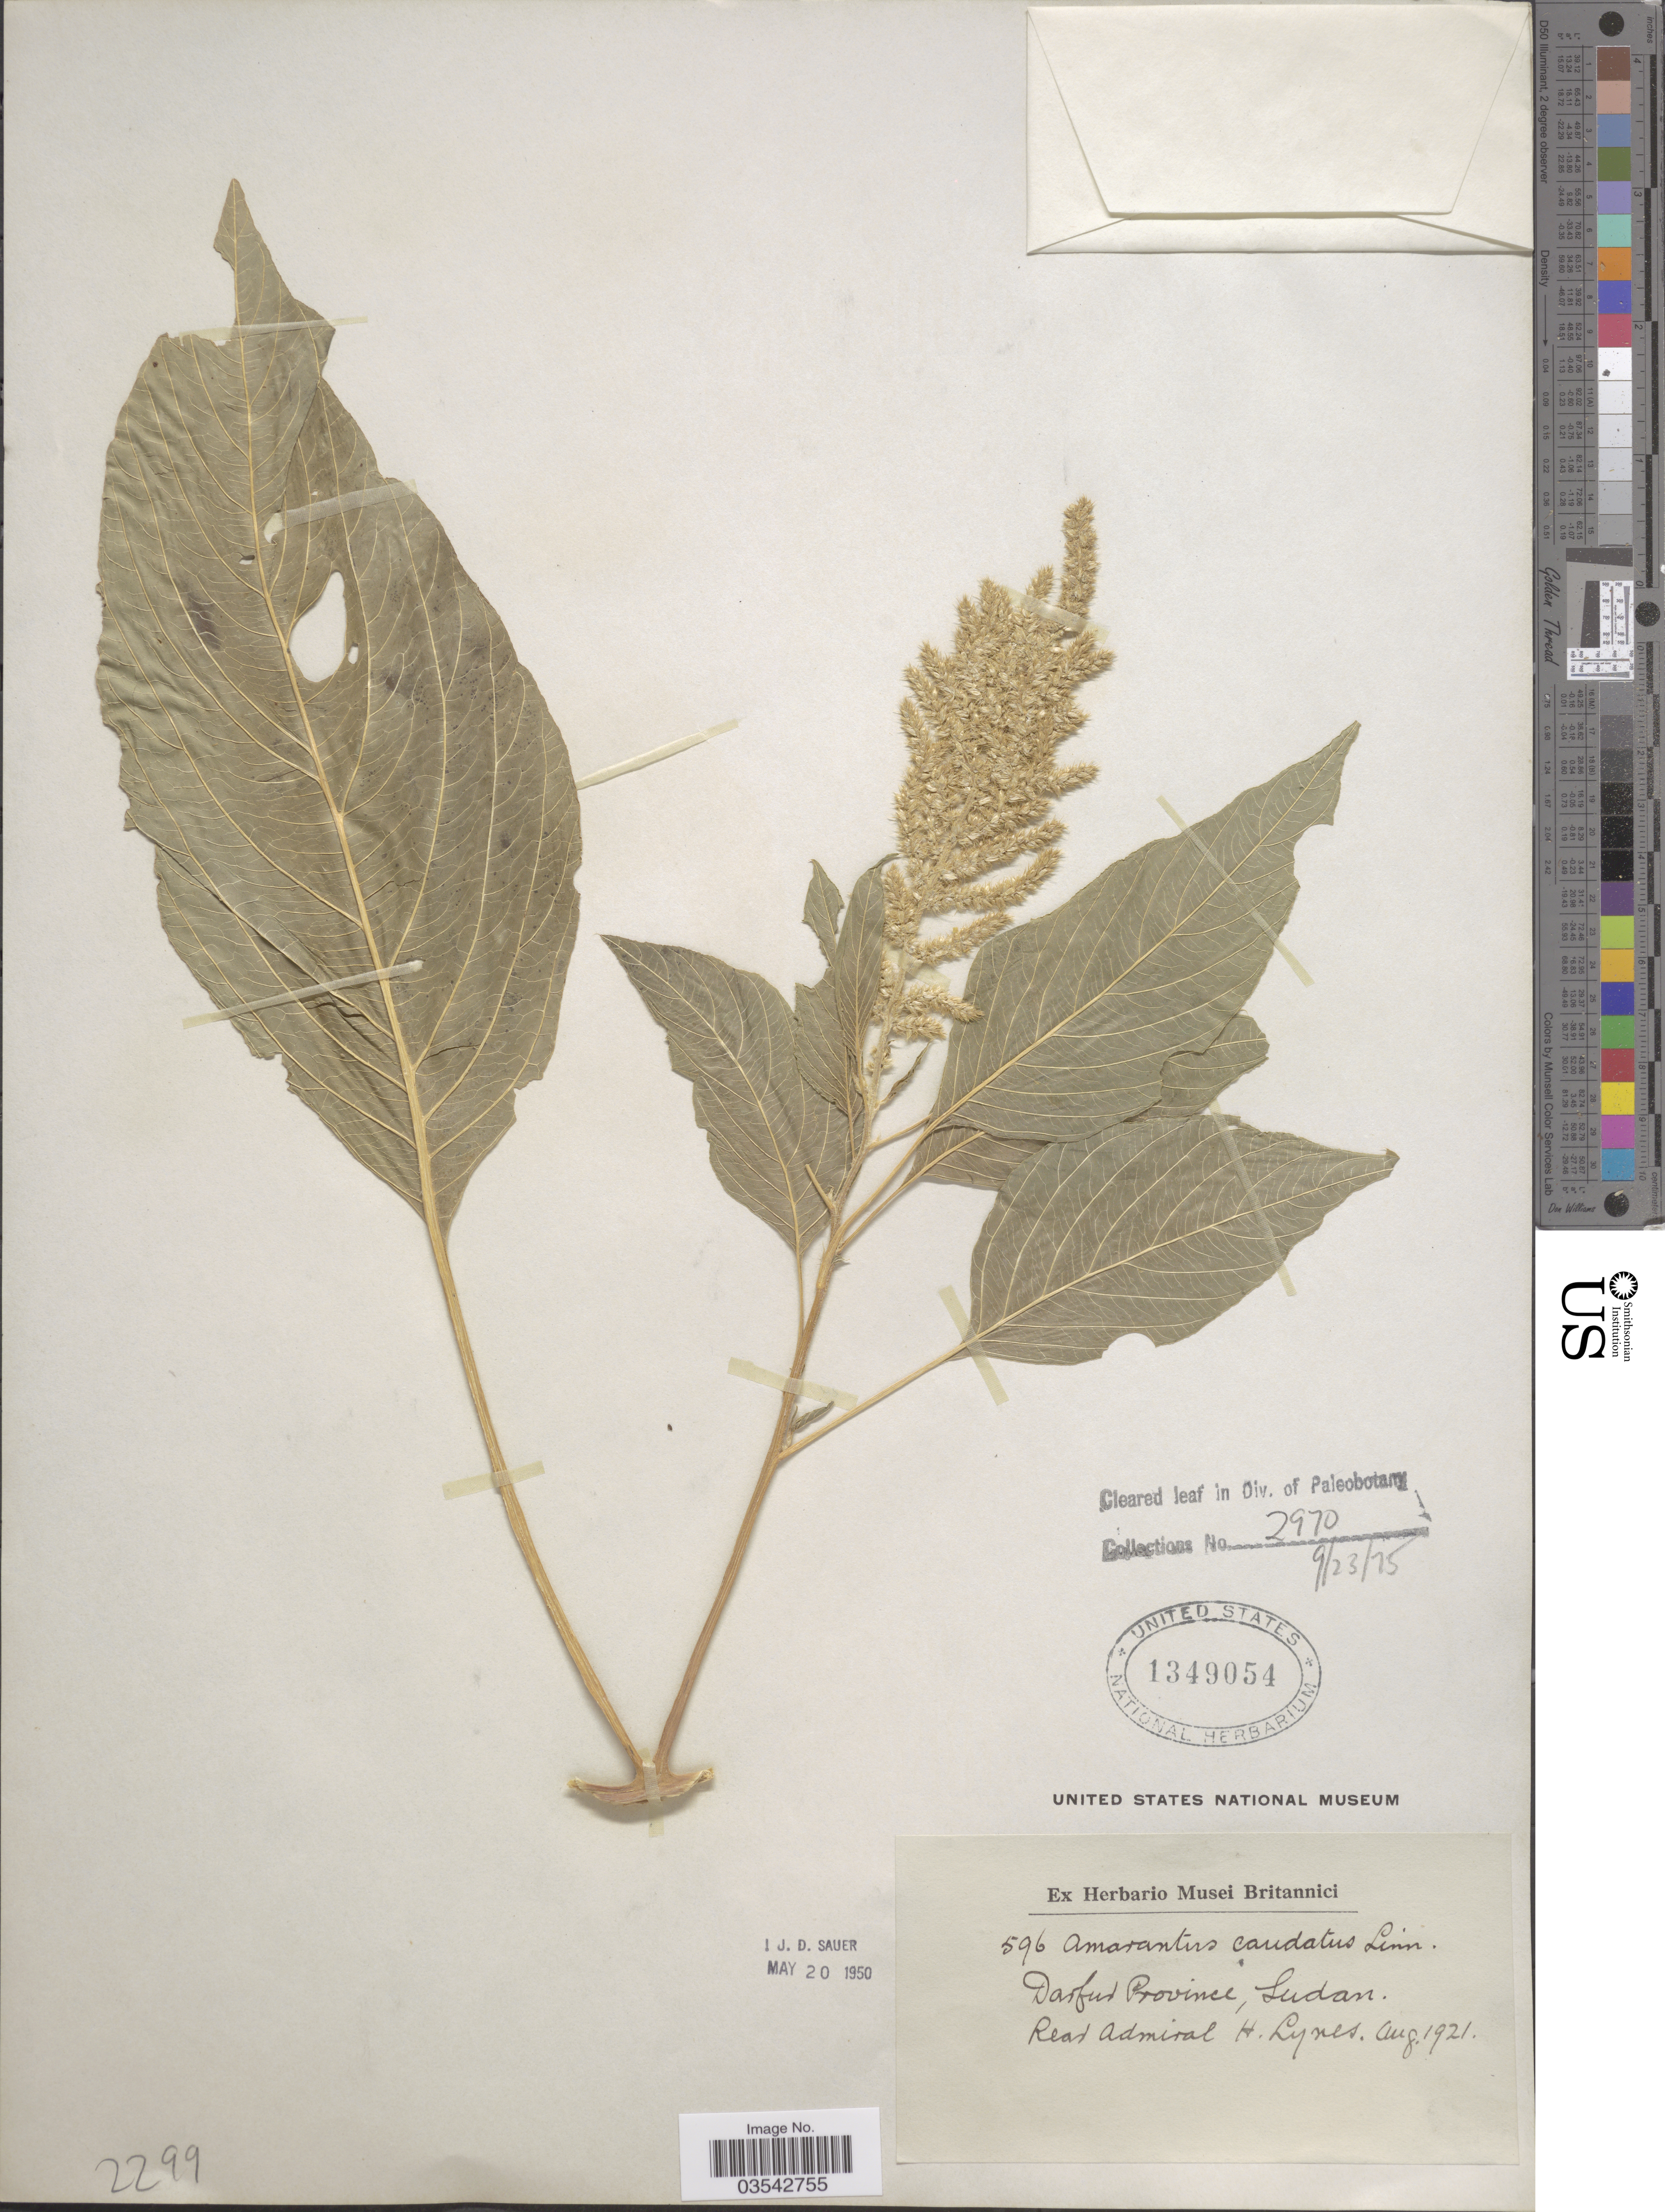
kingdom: Plantae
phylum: Tracheophyta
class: Magnoliopsida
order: Caryophyllales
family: Amaranthaceae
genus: Amaranthus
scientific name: Amaranthus caudatus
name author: L.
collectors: H. Lynes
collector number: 596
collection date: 1921-08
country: Sudan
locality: Darfur Province.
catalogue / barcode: US 1349054